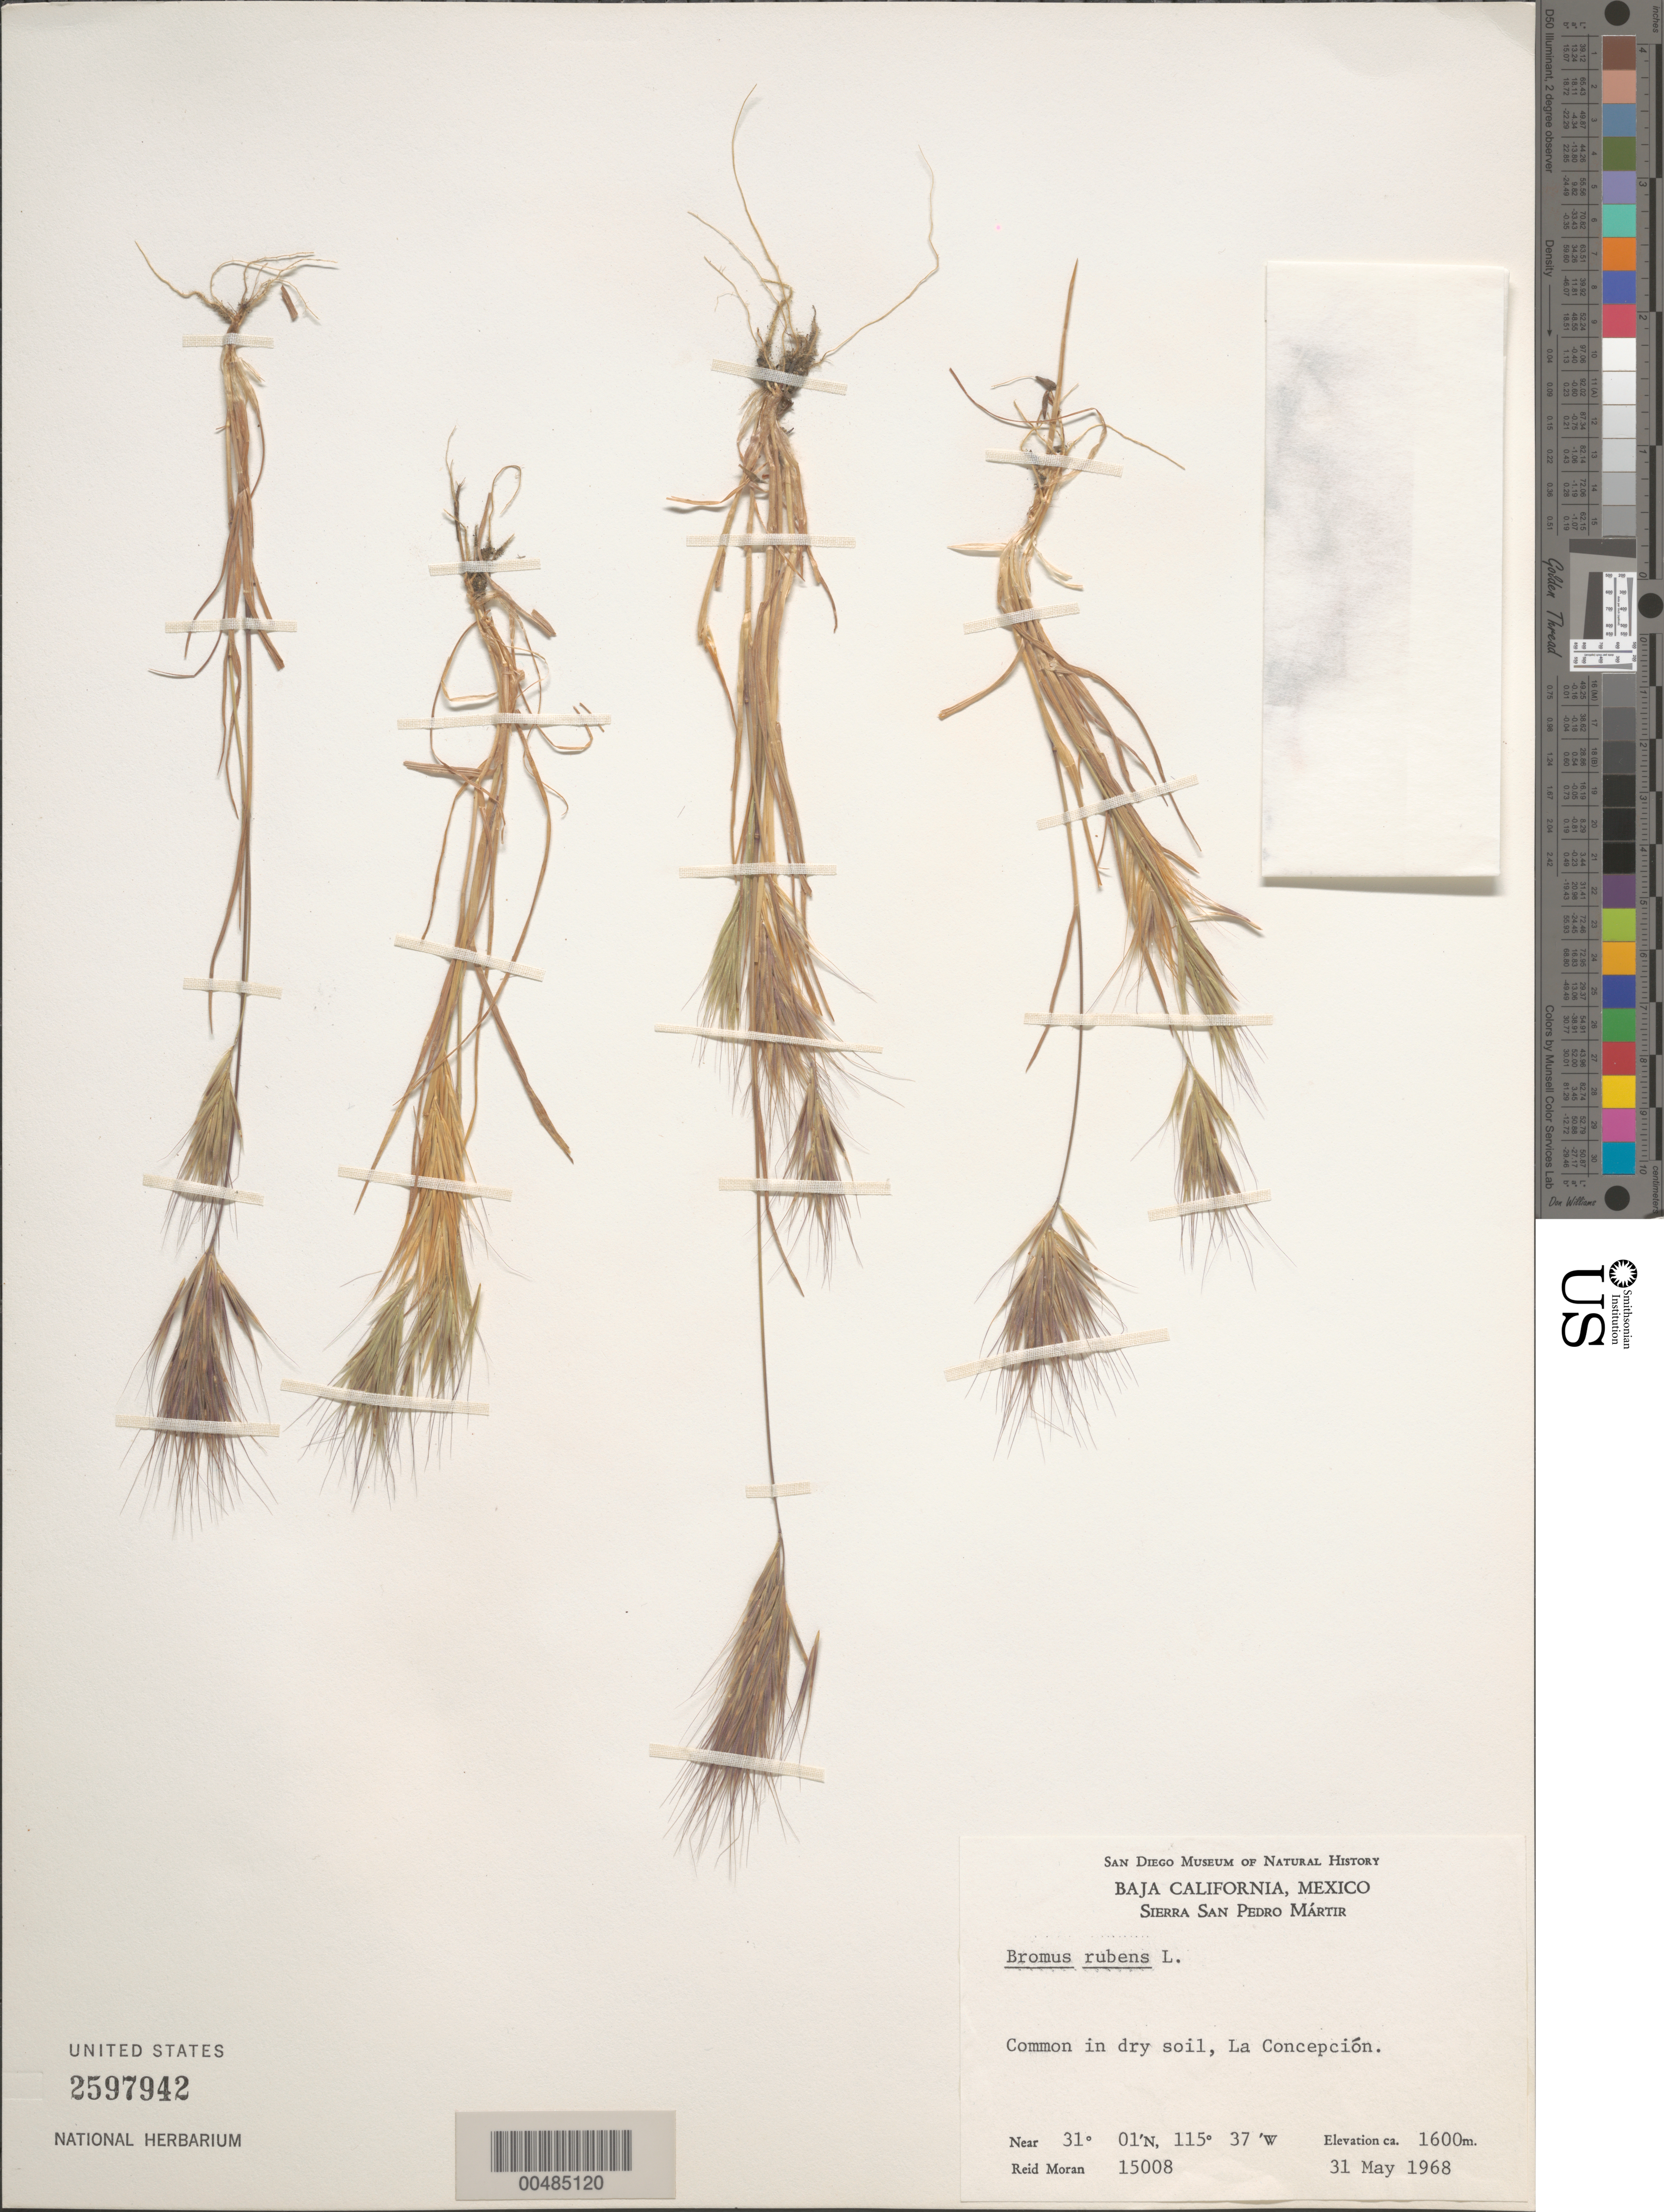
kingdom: Plantae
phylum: Tracheophyta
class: Liliopsida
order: Poales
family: Poaceae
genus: Bromus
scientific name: Bromus rubens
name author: L.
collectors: R. V. Moran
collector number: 15008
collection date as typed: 31 May 1968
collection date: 1968-05-31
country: Mexico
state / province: Baja California Norte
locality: Sierra San Pedro Martir, La Concepci¢n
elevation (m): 1600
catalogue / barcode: US 2597942